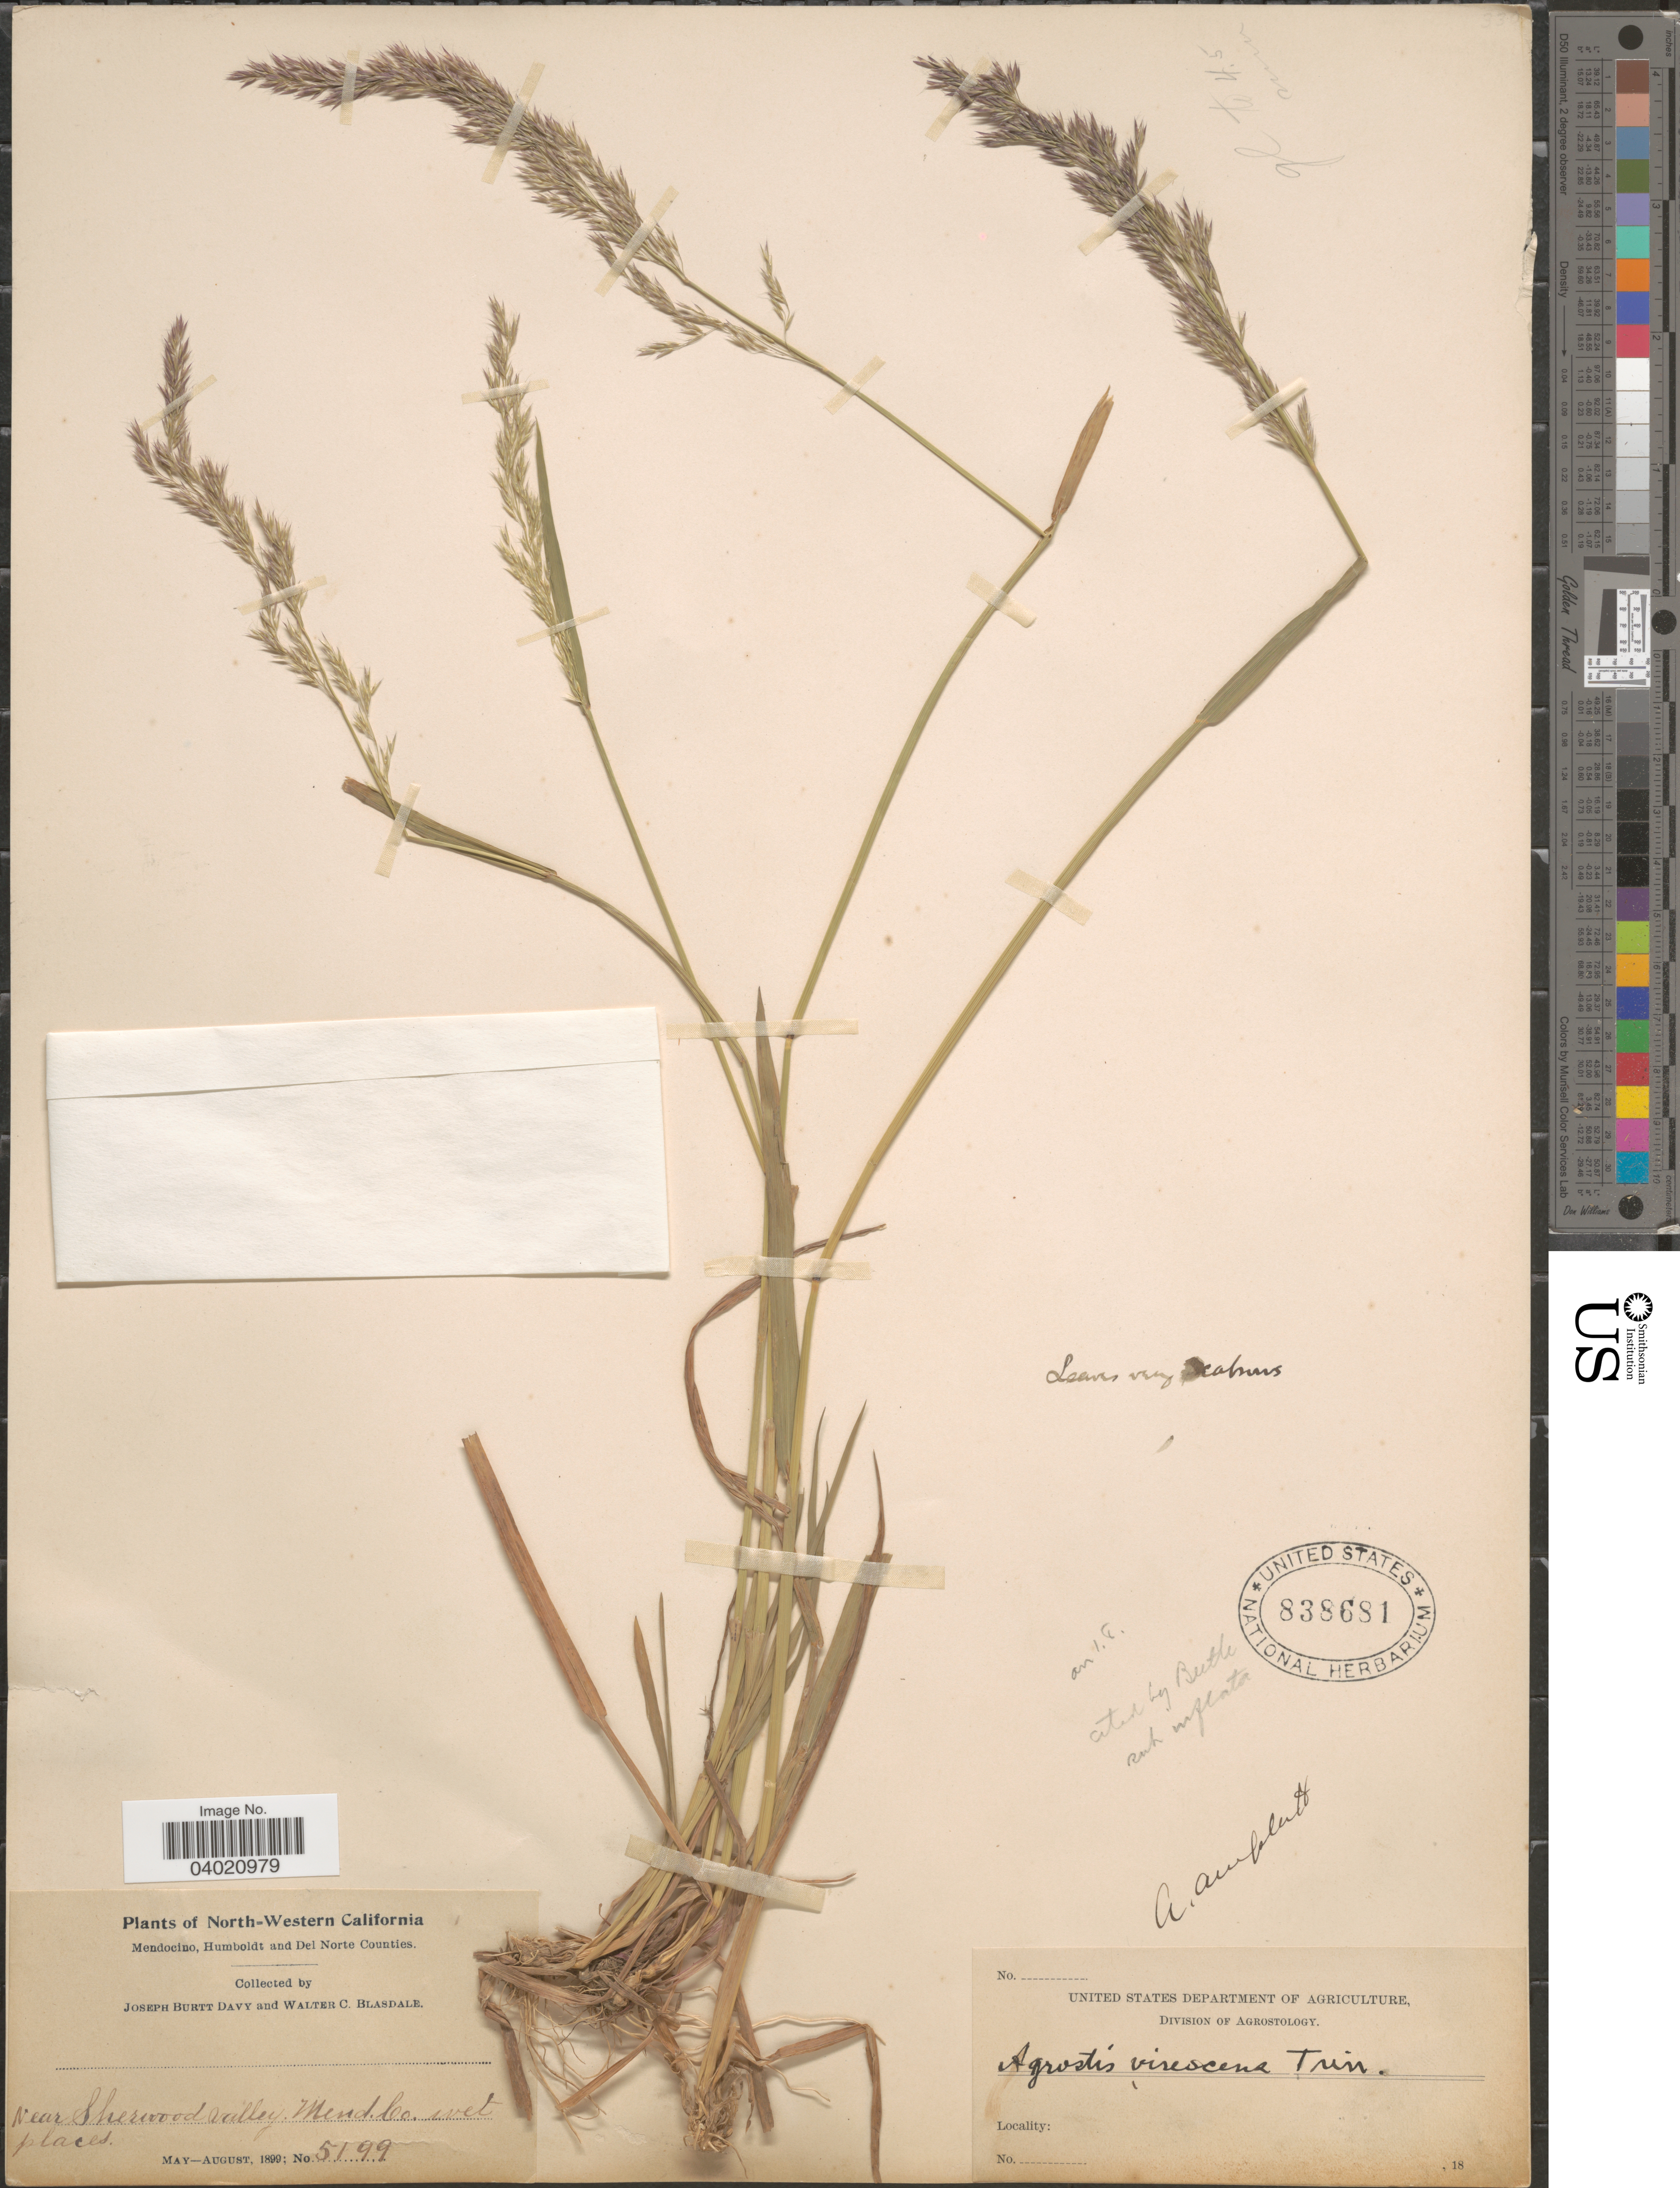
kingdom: Plantae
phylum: Tracheophyta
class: Liliopsida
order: Poales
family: Poaceae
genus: Agrostis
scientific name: Agrostis microphylla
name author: Steud.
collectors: J. Burtt Davy & W. Blasdale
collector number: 5199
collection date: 1899-05/1899-08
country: United States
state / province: California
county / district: Mendocino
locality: North-Western California. Near Sherwood valley. Mendocino Co.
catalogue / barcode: US 838681